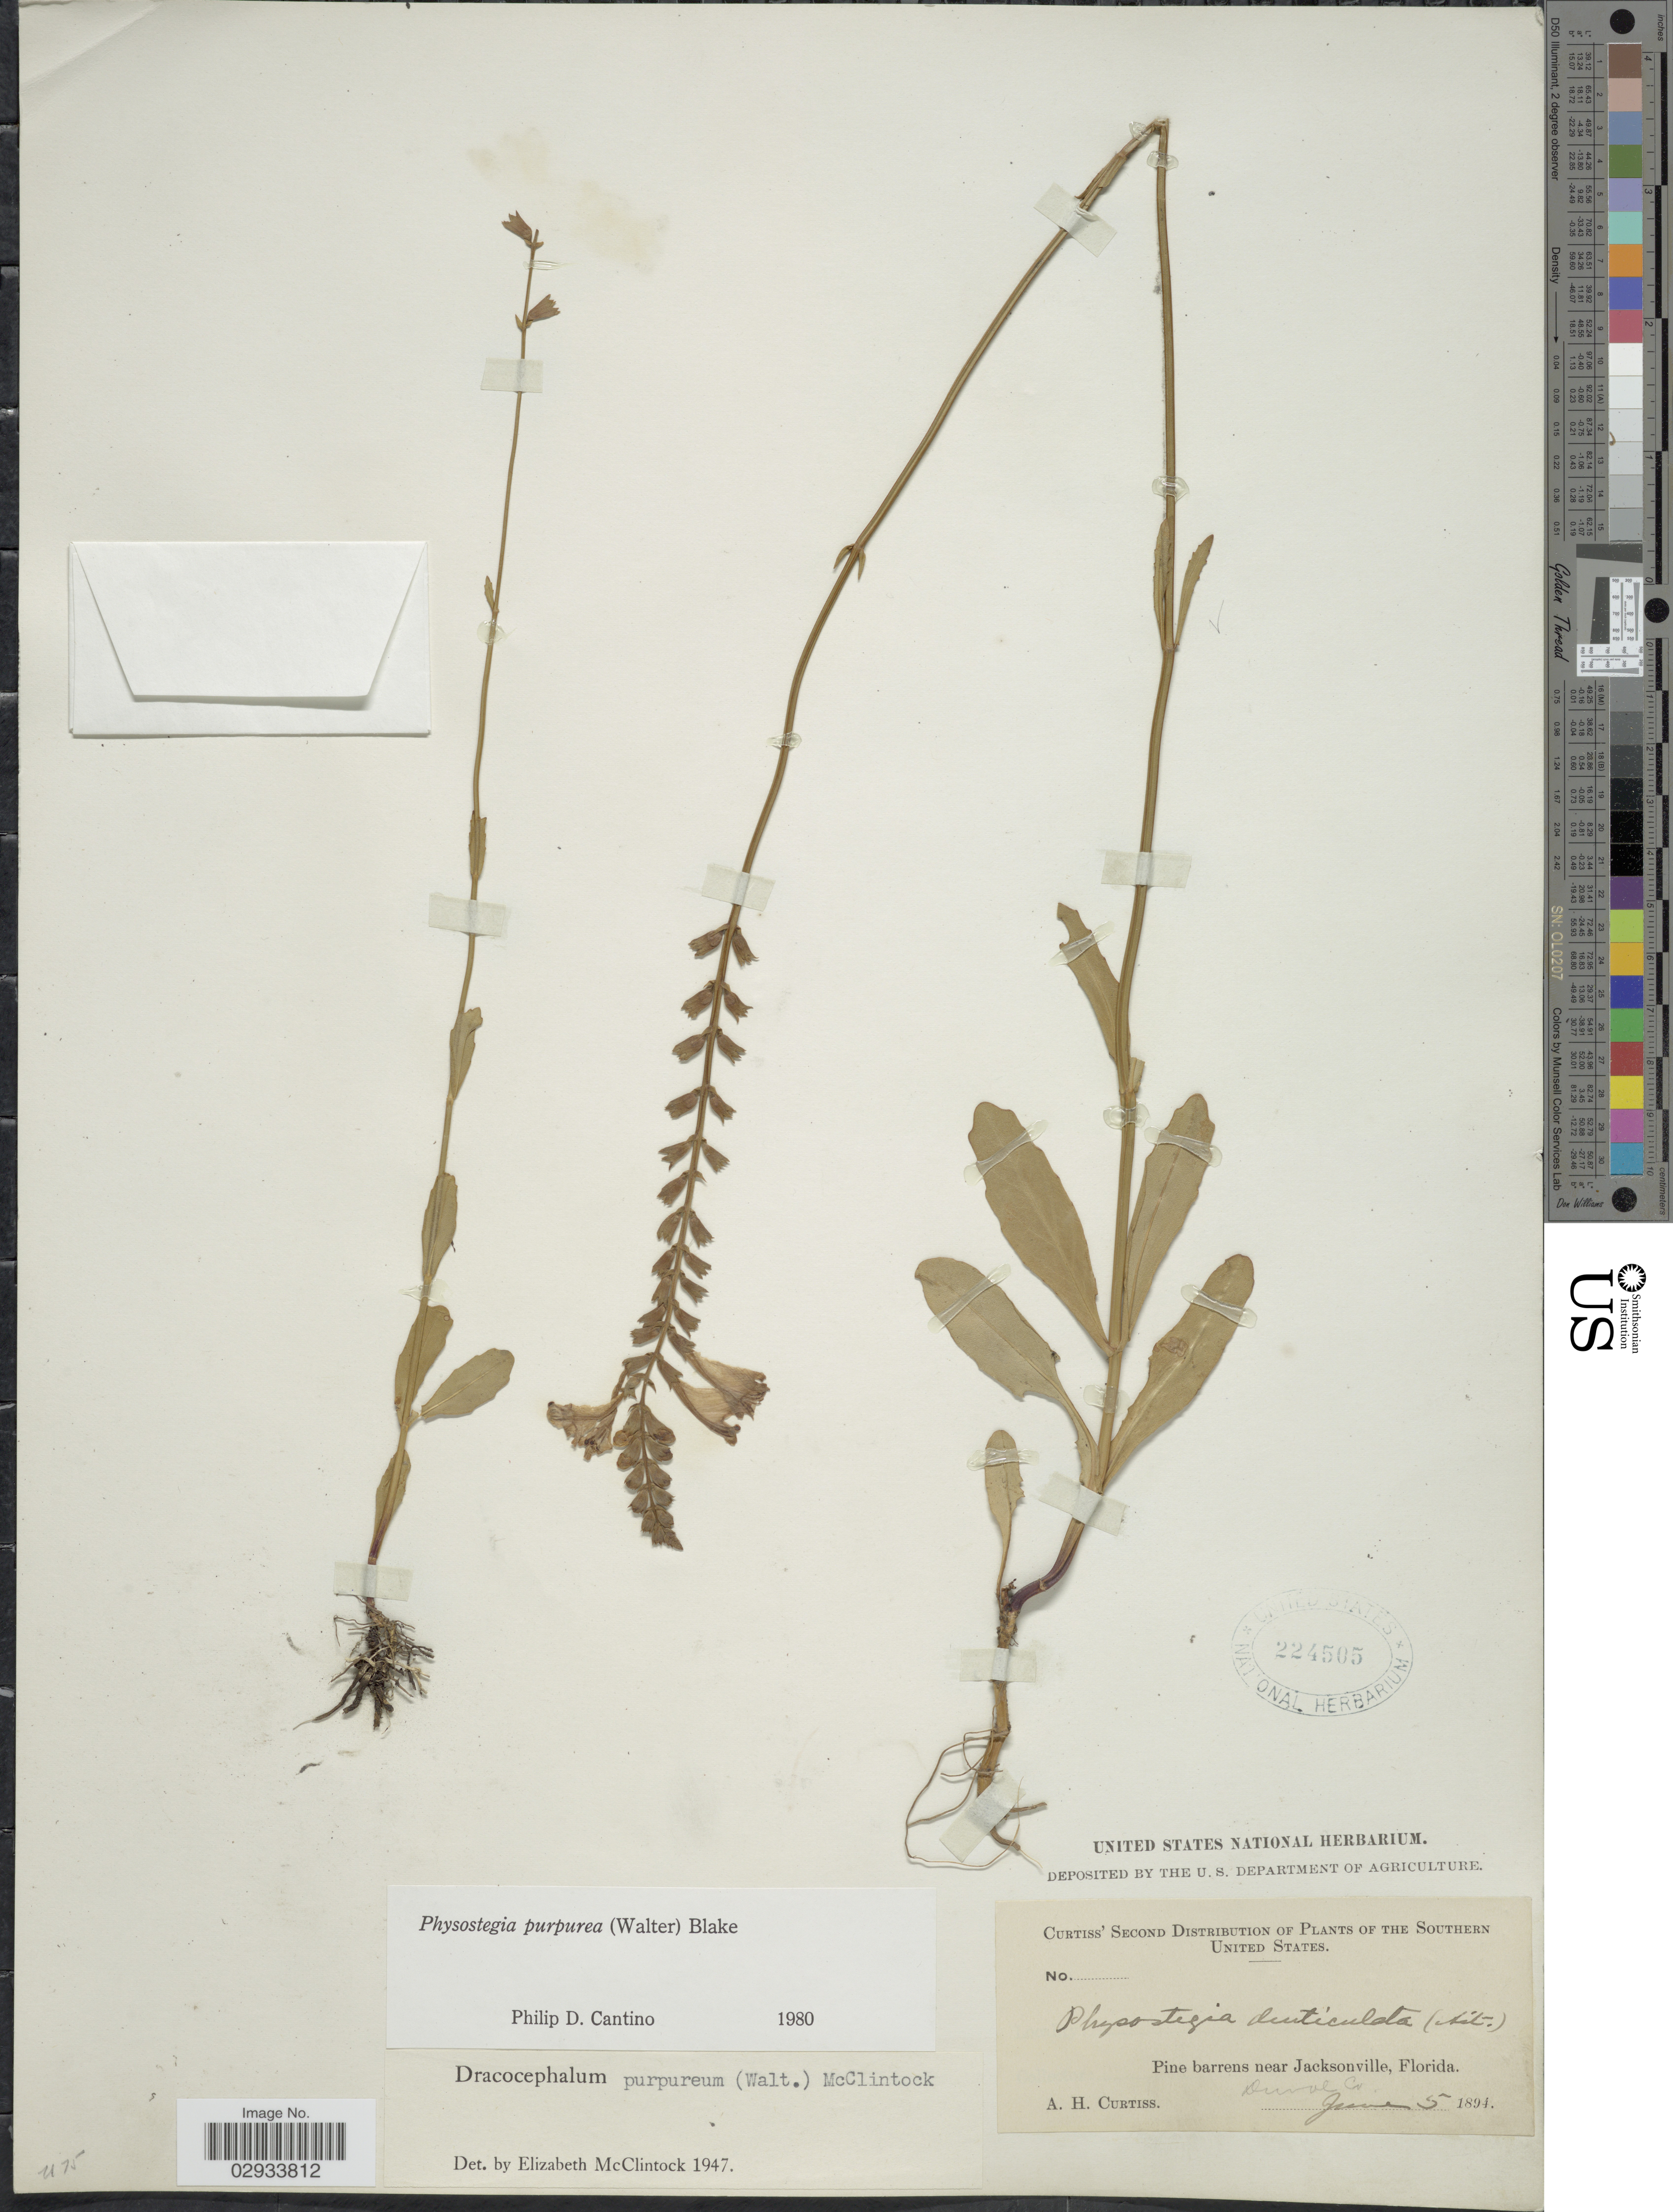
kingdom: Plantae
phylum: Tracheophyta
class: Magnoliopsida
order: Lamiales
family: Lamiaceae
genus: Physostegia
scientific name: Physostegia purpurea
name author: (Walter) Blake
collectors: A. H. Curtiss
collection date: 1894-06-05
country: United States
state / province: Florida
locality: Southern United States. Pine barrens near Jacksonville, Florida, Duval Co.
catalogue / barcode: US 224505